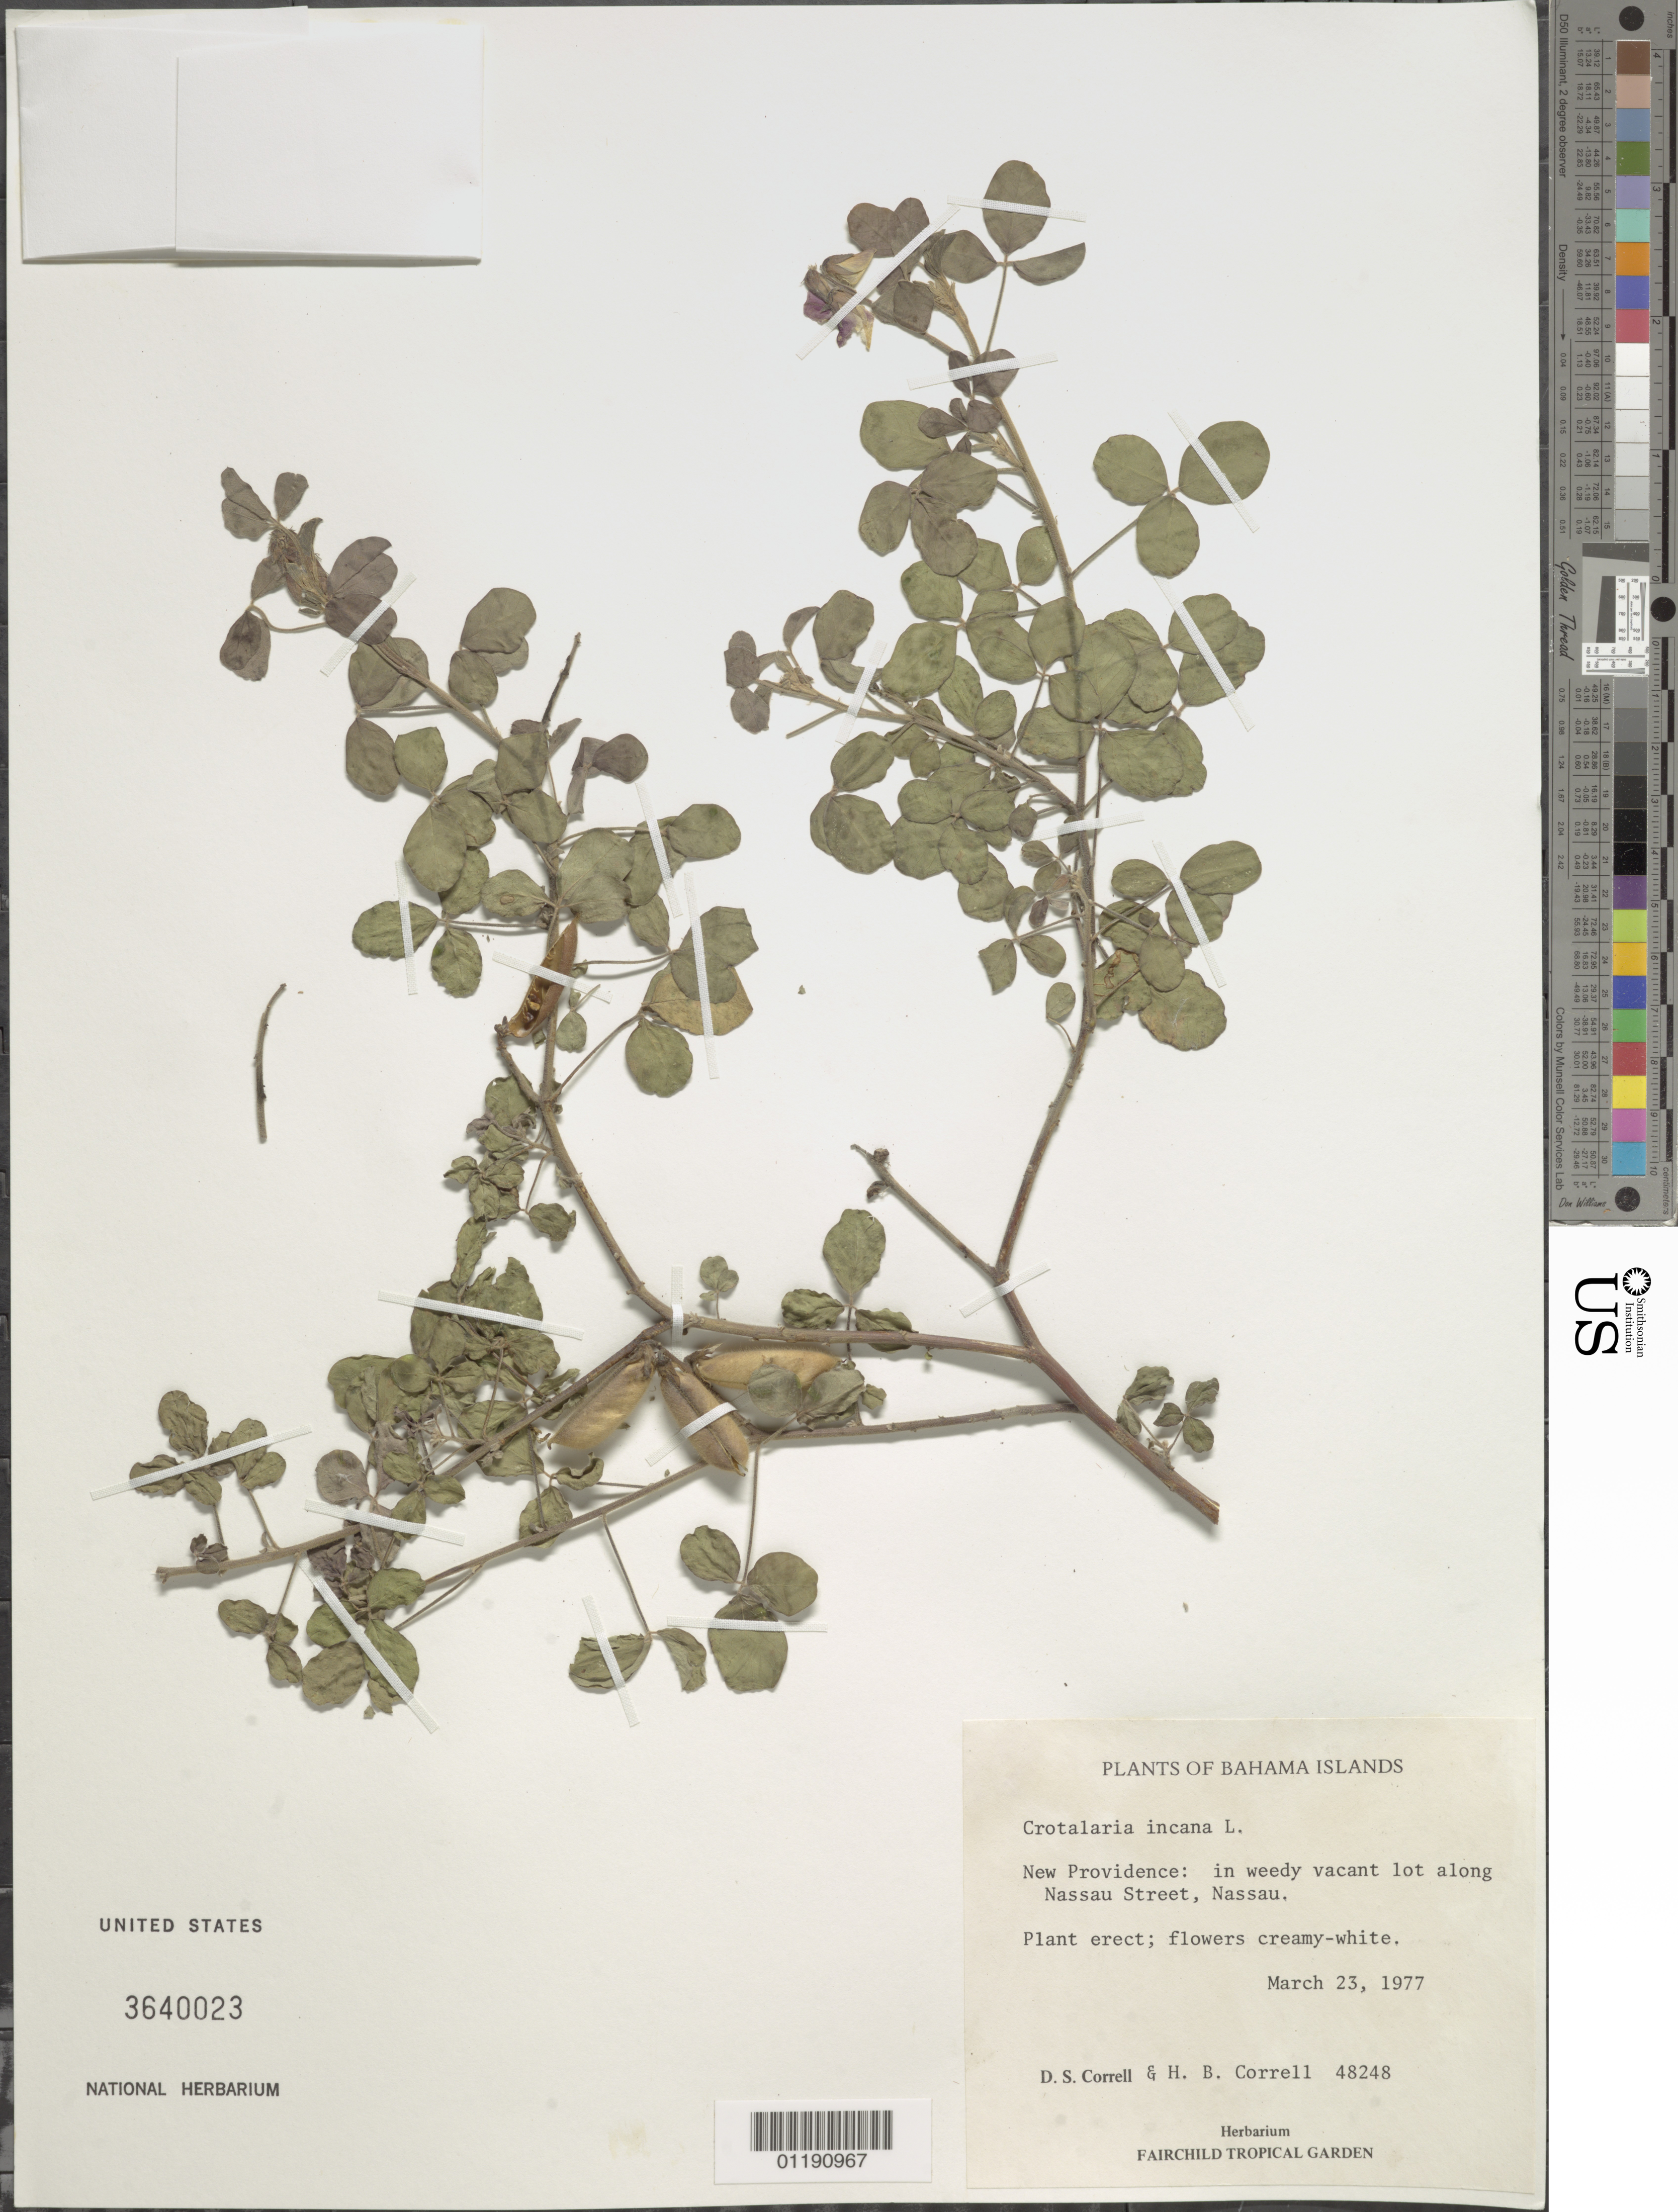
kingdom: Plantae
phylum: Tracheophyta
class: Magnoliopsida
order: Fabales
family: Fabaceae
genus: Crotalaria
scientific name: Crotalaria incana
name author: L.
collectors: D. S. Correll & H. Correll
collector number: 48248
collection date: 1977-03-23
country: Bahamas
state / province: New Providence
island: New Providence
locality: New Providence: in vacant lot along Nassau Street, Nassau.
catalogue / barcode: US 3640023